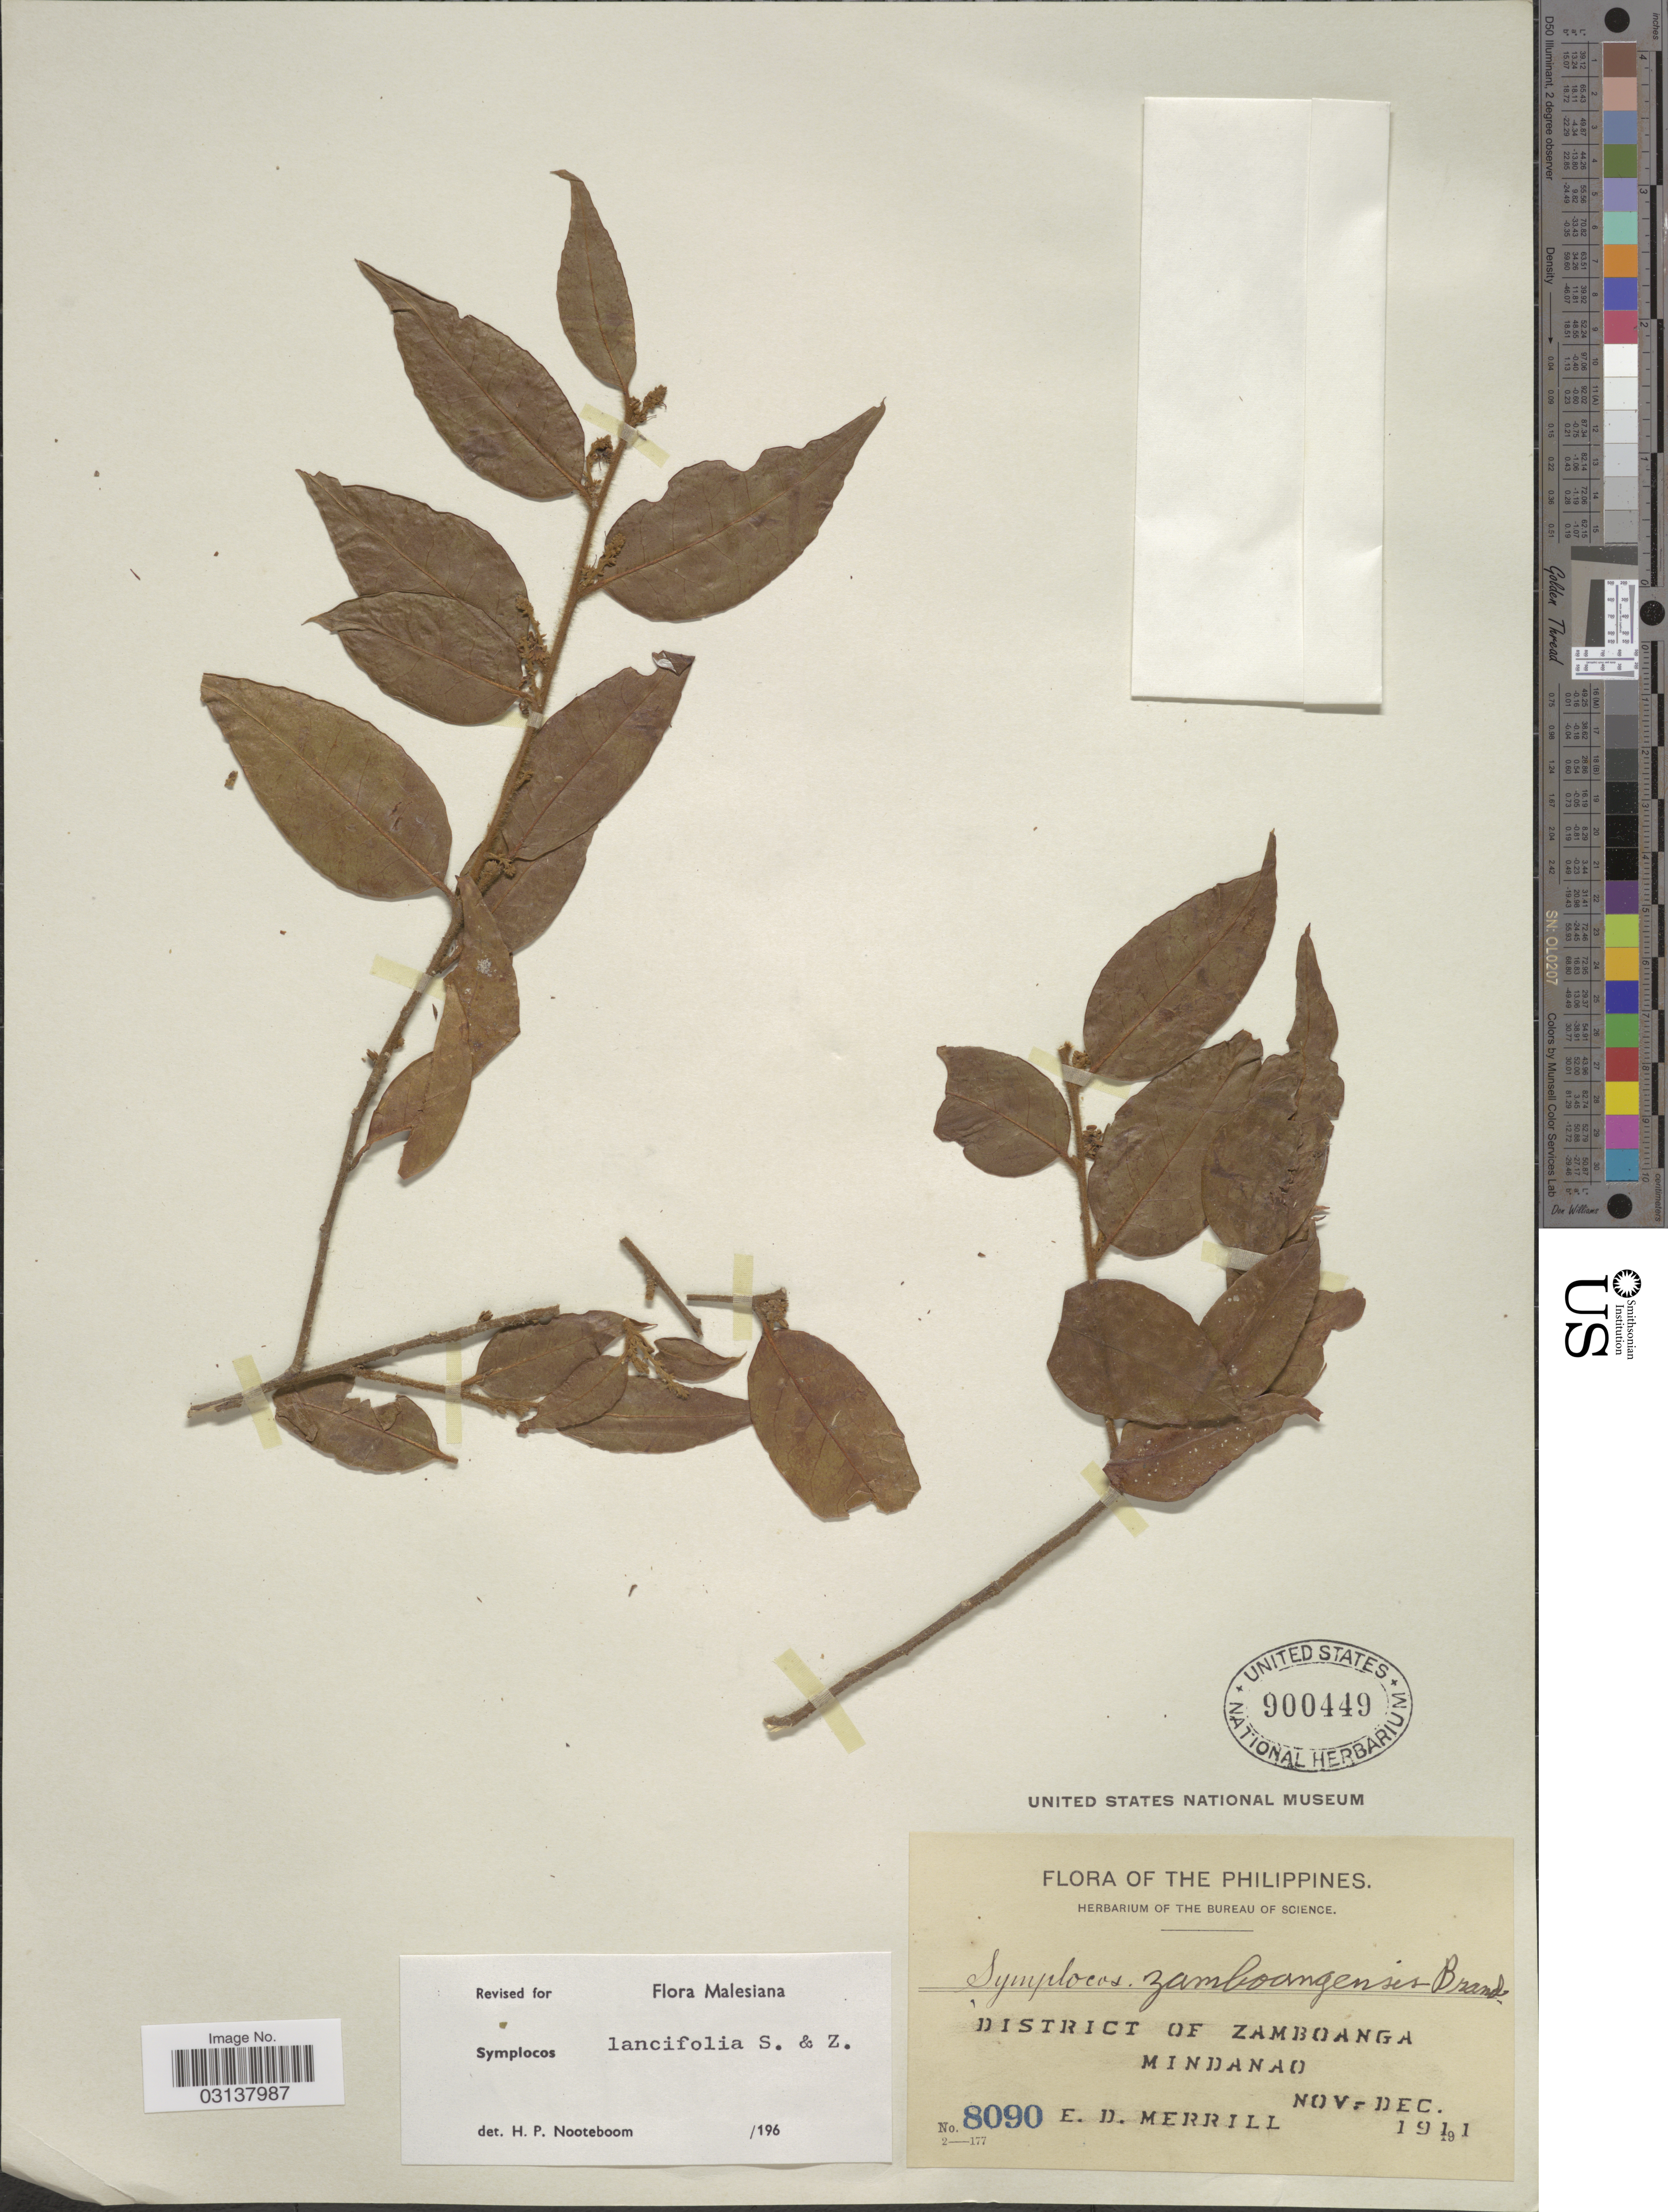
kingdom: Plantae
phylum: Tracheophyta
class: Magnoliopsida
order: Ericales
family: Symplocaceae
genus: Symplocos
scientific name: Symplocos lancifolia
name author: Siebert & Zucc.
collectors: E. D. Merrill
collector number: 8090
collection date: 1911-11/1911-12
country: Philippines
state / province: Zamboanga Peninsula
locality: The Philippines. District of Zamboanga Mindanao.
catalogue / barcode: US 900449